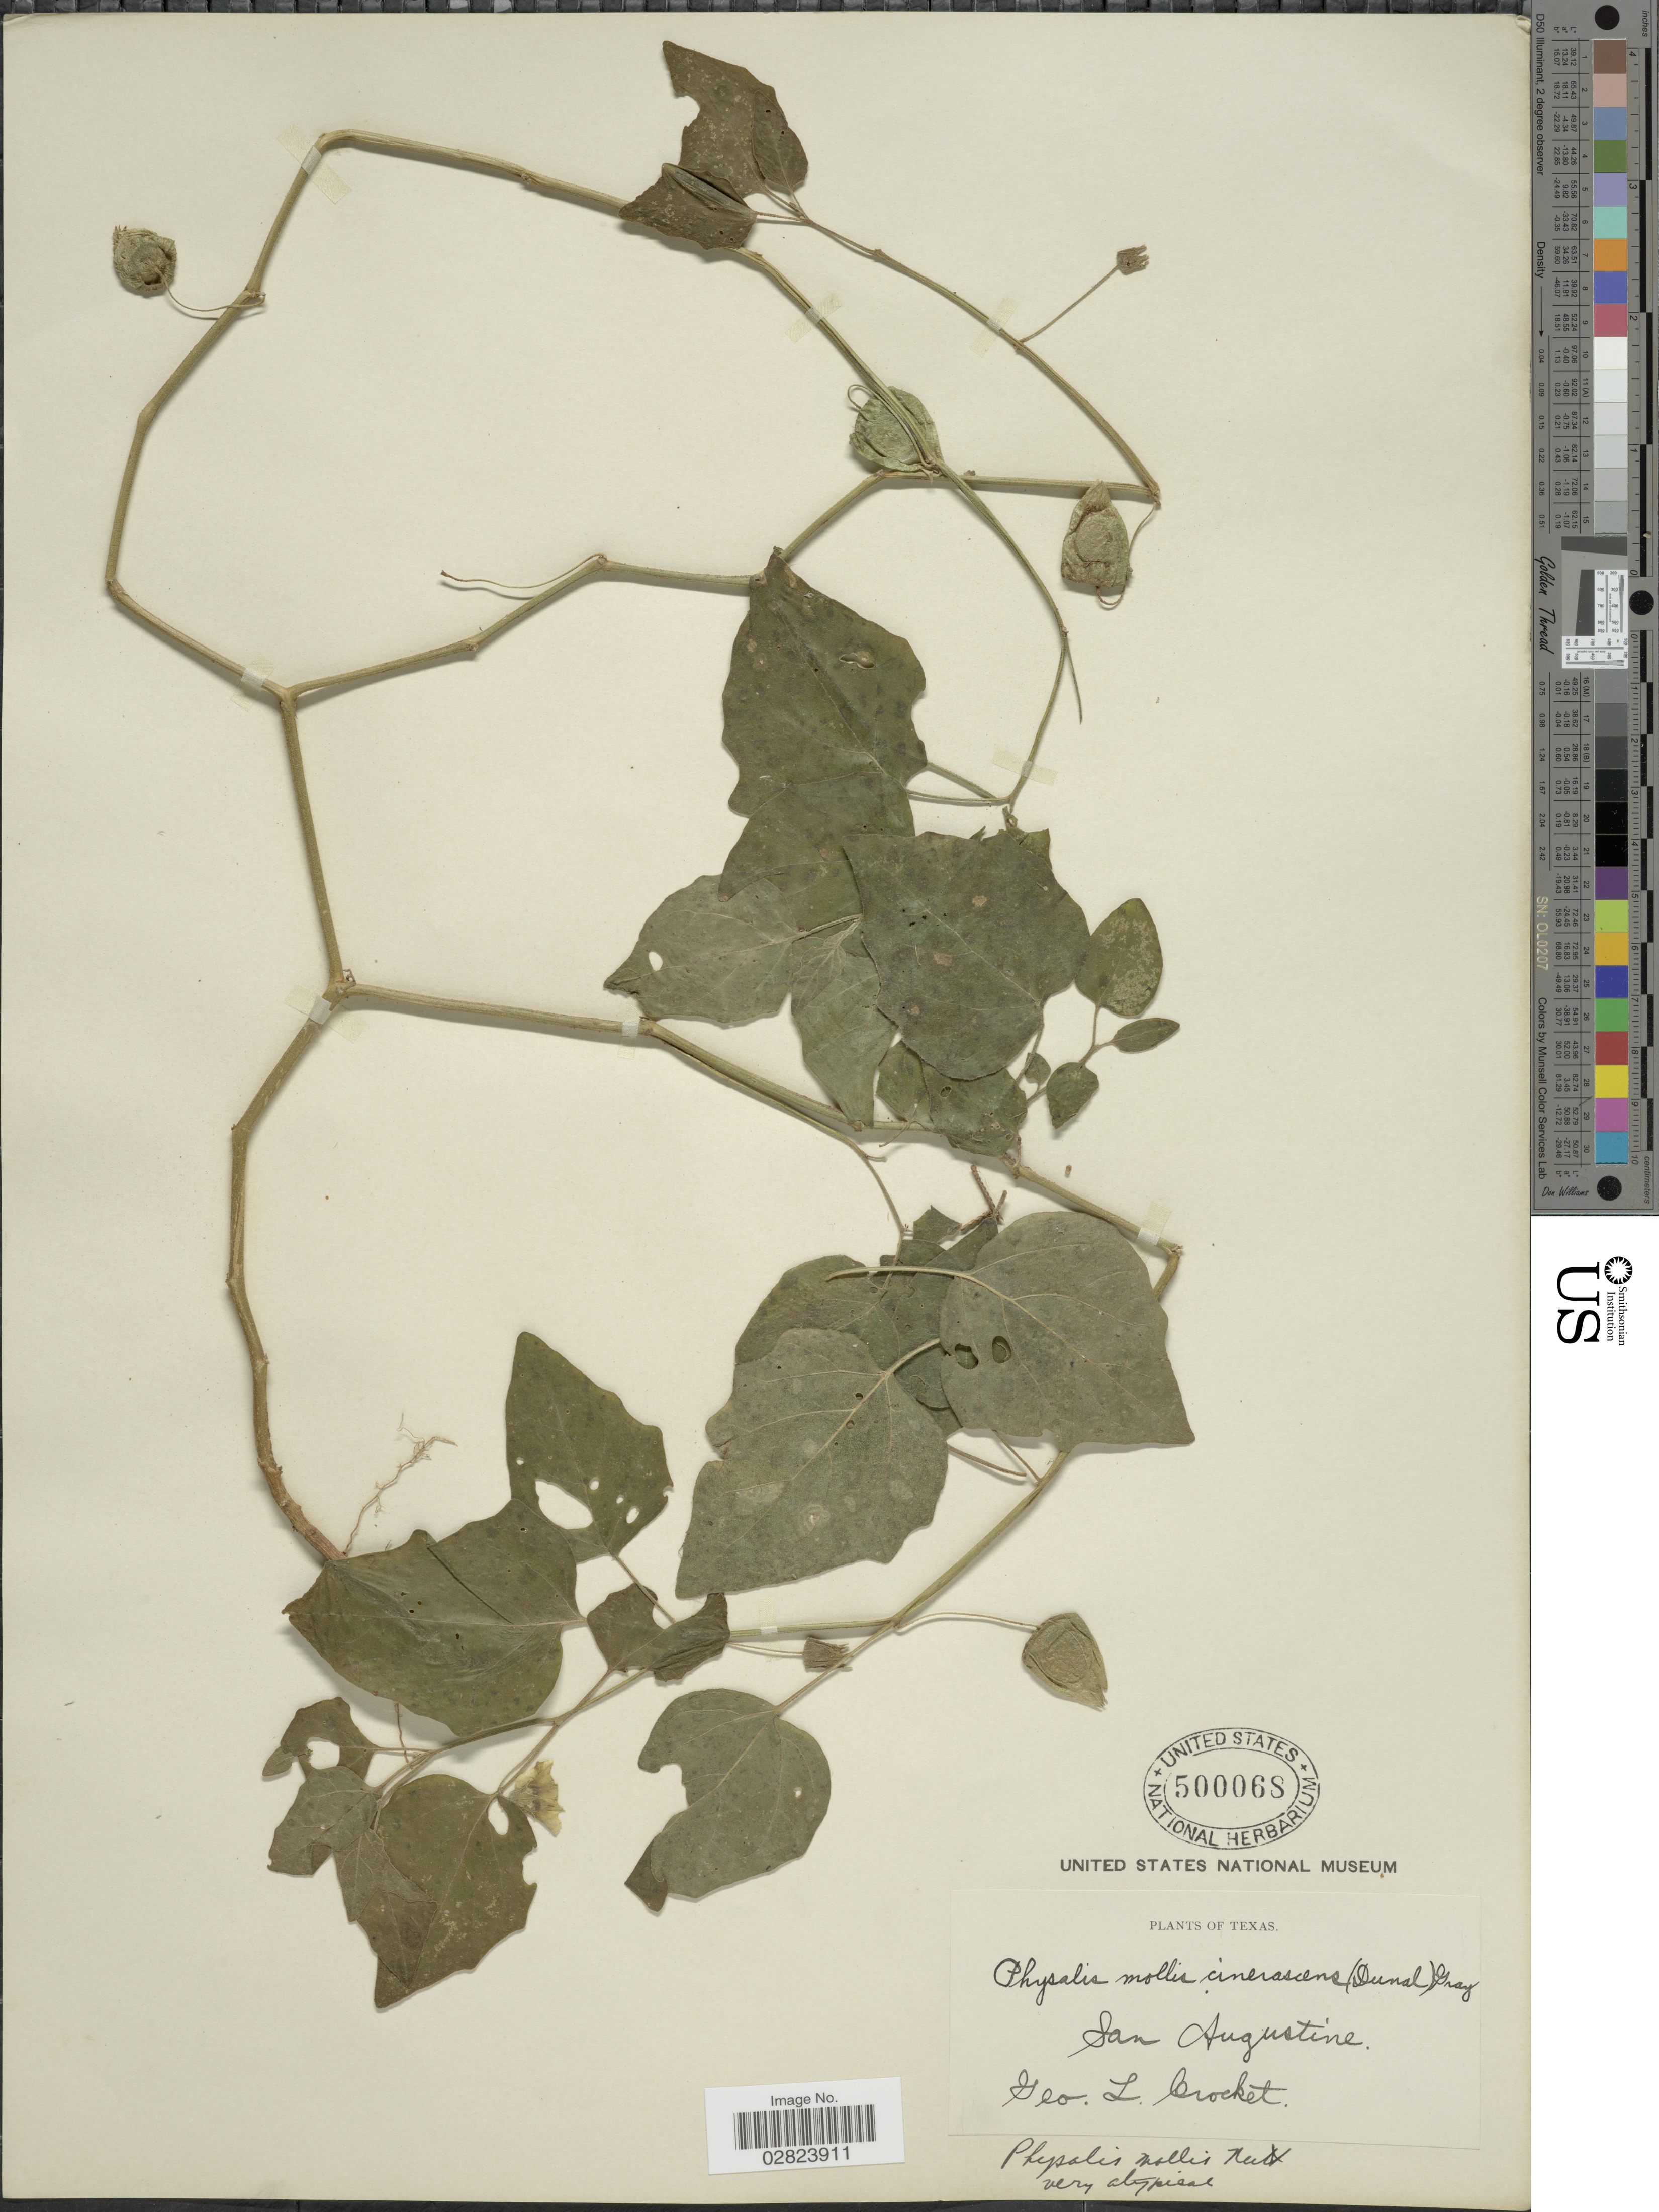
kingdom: Plantae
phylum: Tracheophyta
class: Magnoliopsida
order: Solanales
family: Solanaceae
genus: Physalis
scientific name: Physalis mollis var. cinerascens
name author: (Dunal) A. Gray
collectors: G. Crocket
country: United States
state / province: Texas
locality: San Augustine.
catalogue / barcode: US 500068